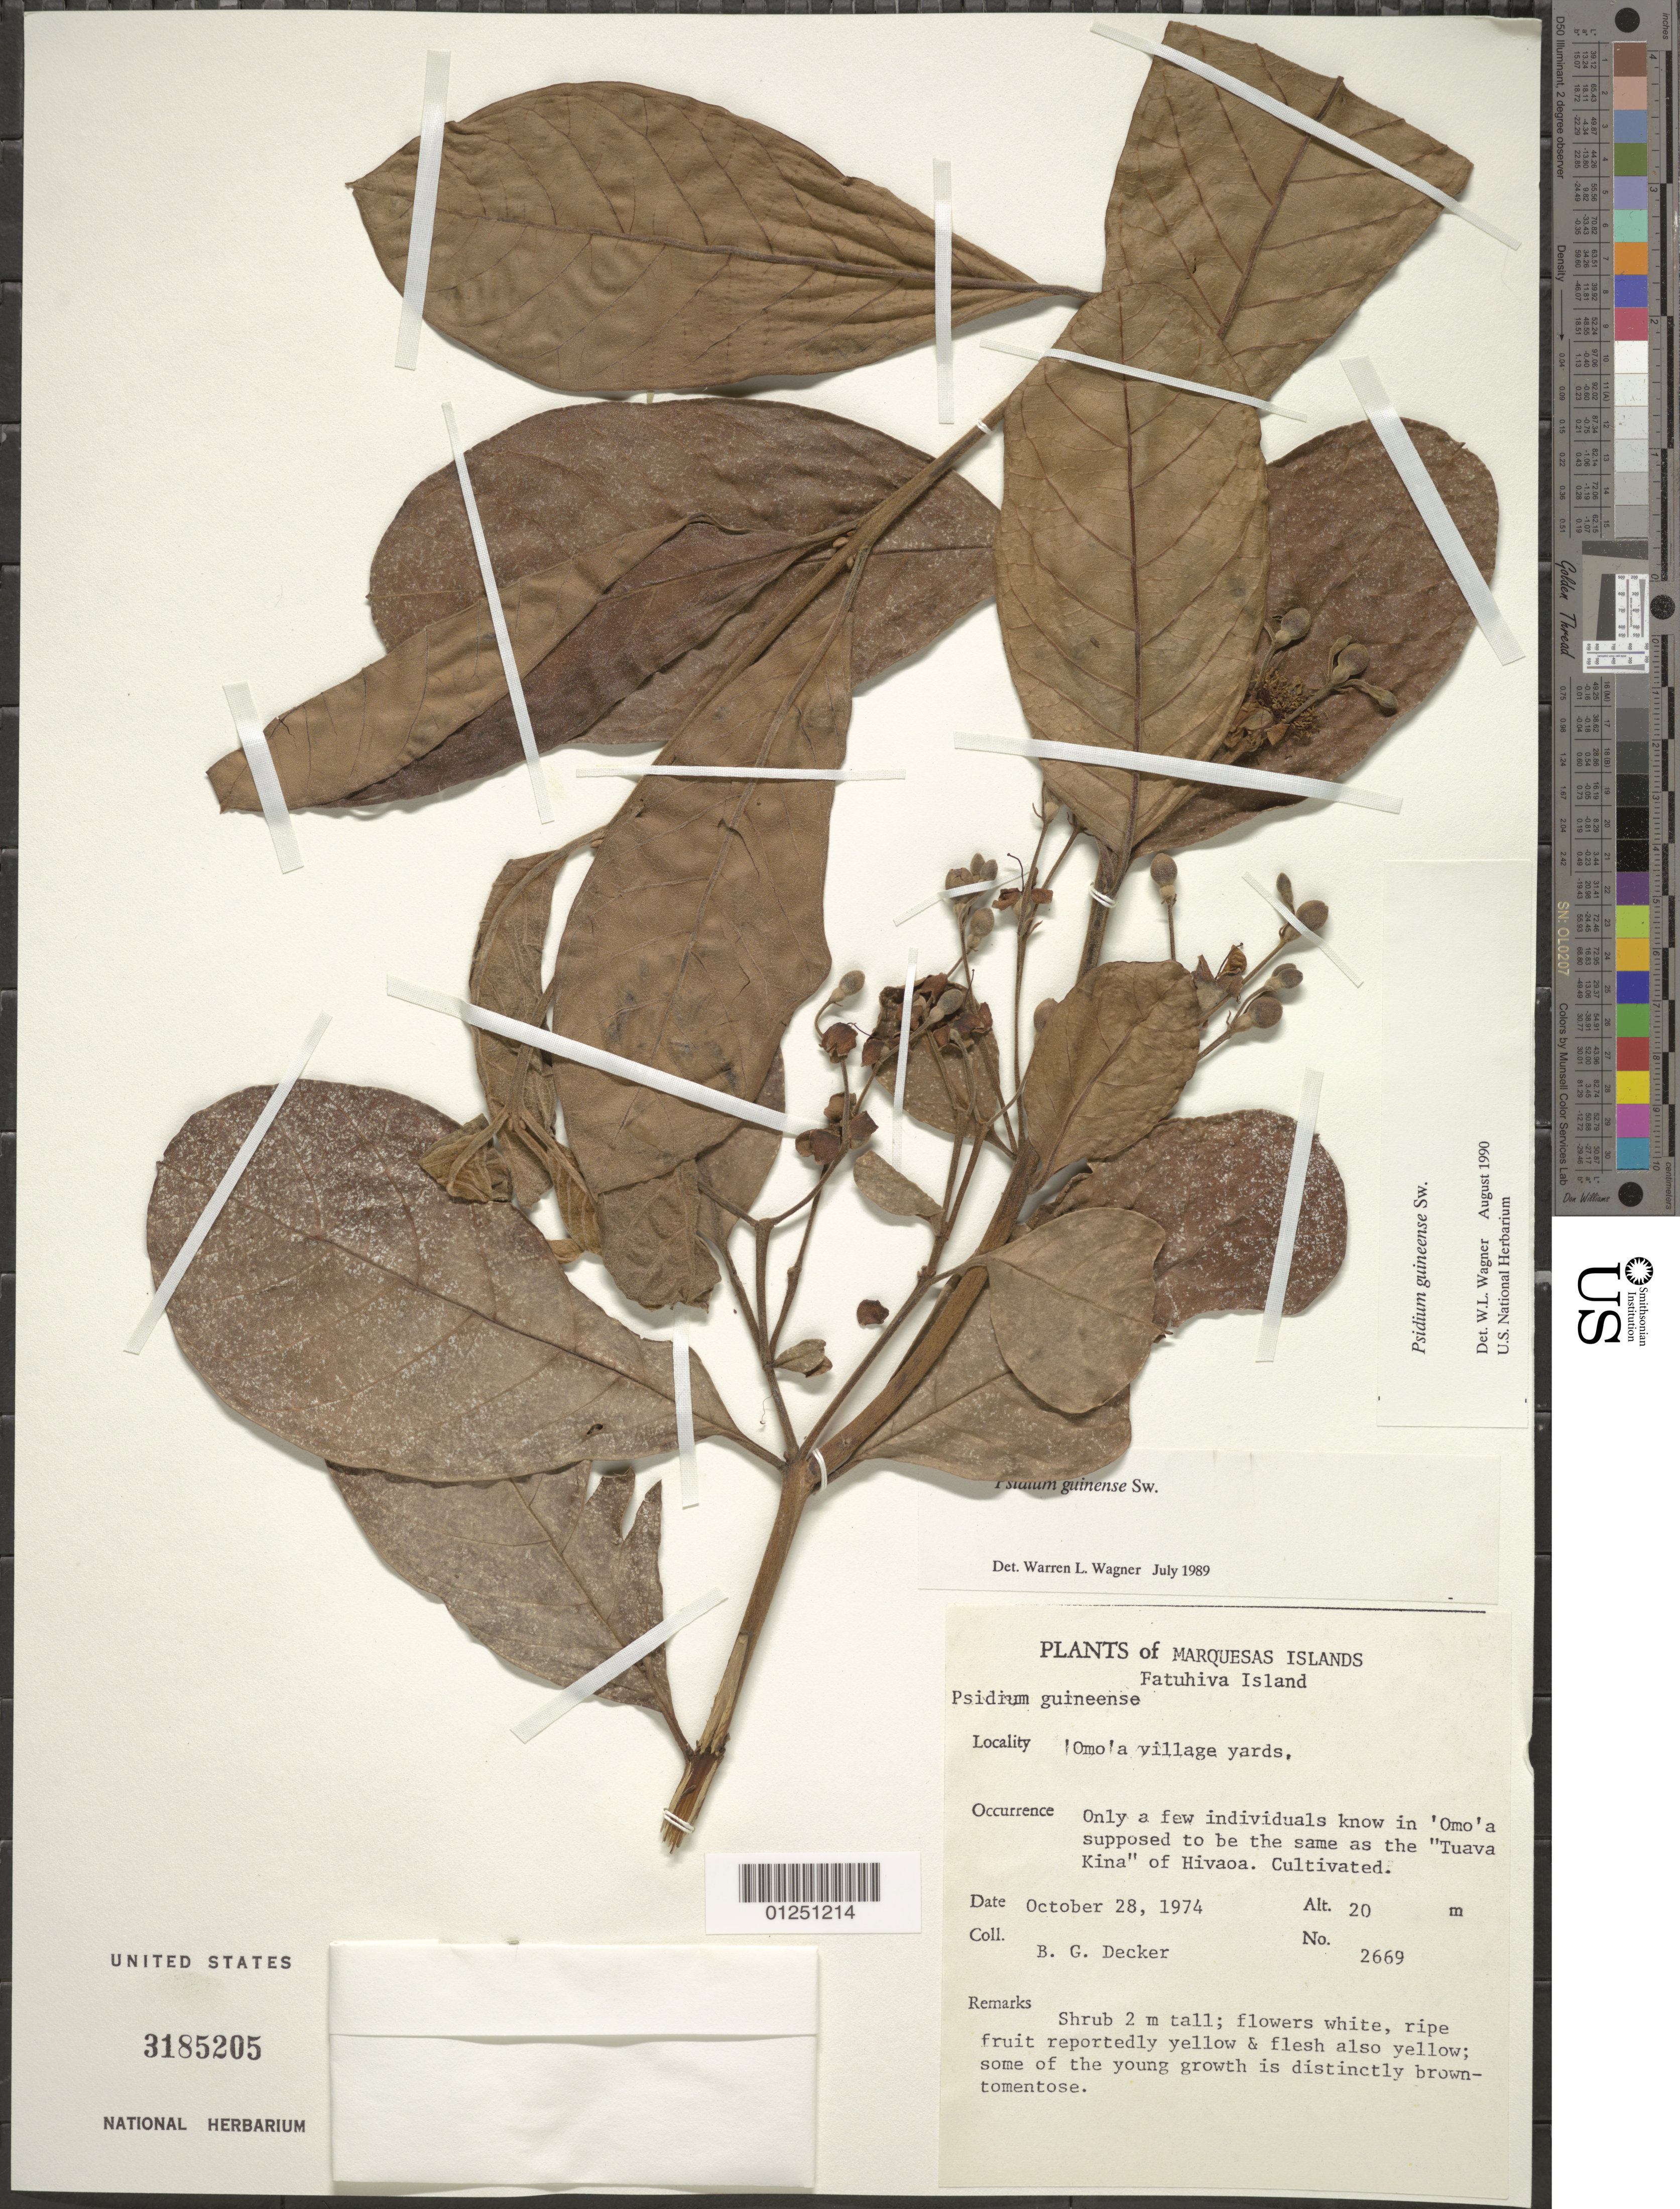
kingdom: Plantae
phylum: Tracheophyta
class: Magnoliopsida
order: Myrtales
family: Myrtaceae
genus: Psidium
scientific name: Psidium guineense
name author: Sw.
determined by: Wagner, W. L., (BOT), Smithsonian Institution - National Museum of Natural History (UNITED STATES)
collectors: B. G. Decker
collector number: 2669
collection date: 1974-10-28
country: French Polynesia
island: Fatu Hiva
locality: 'Omo'a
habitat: village yards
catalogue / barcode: US 3185205